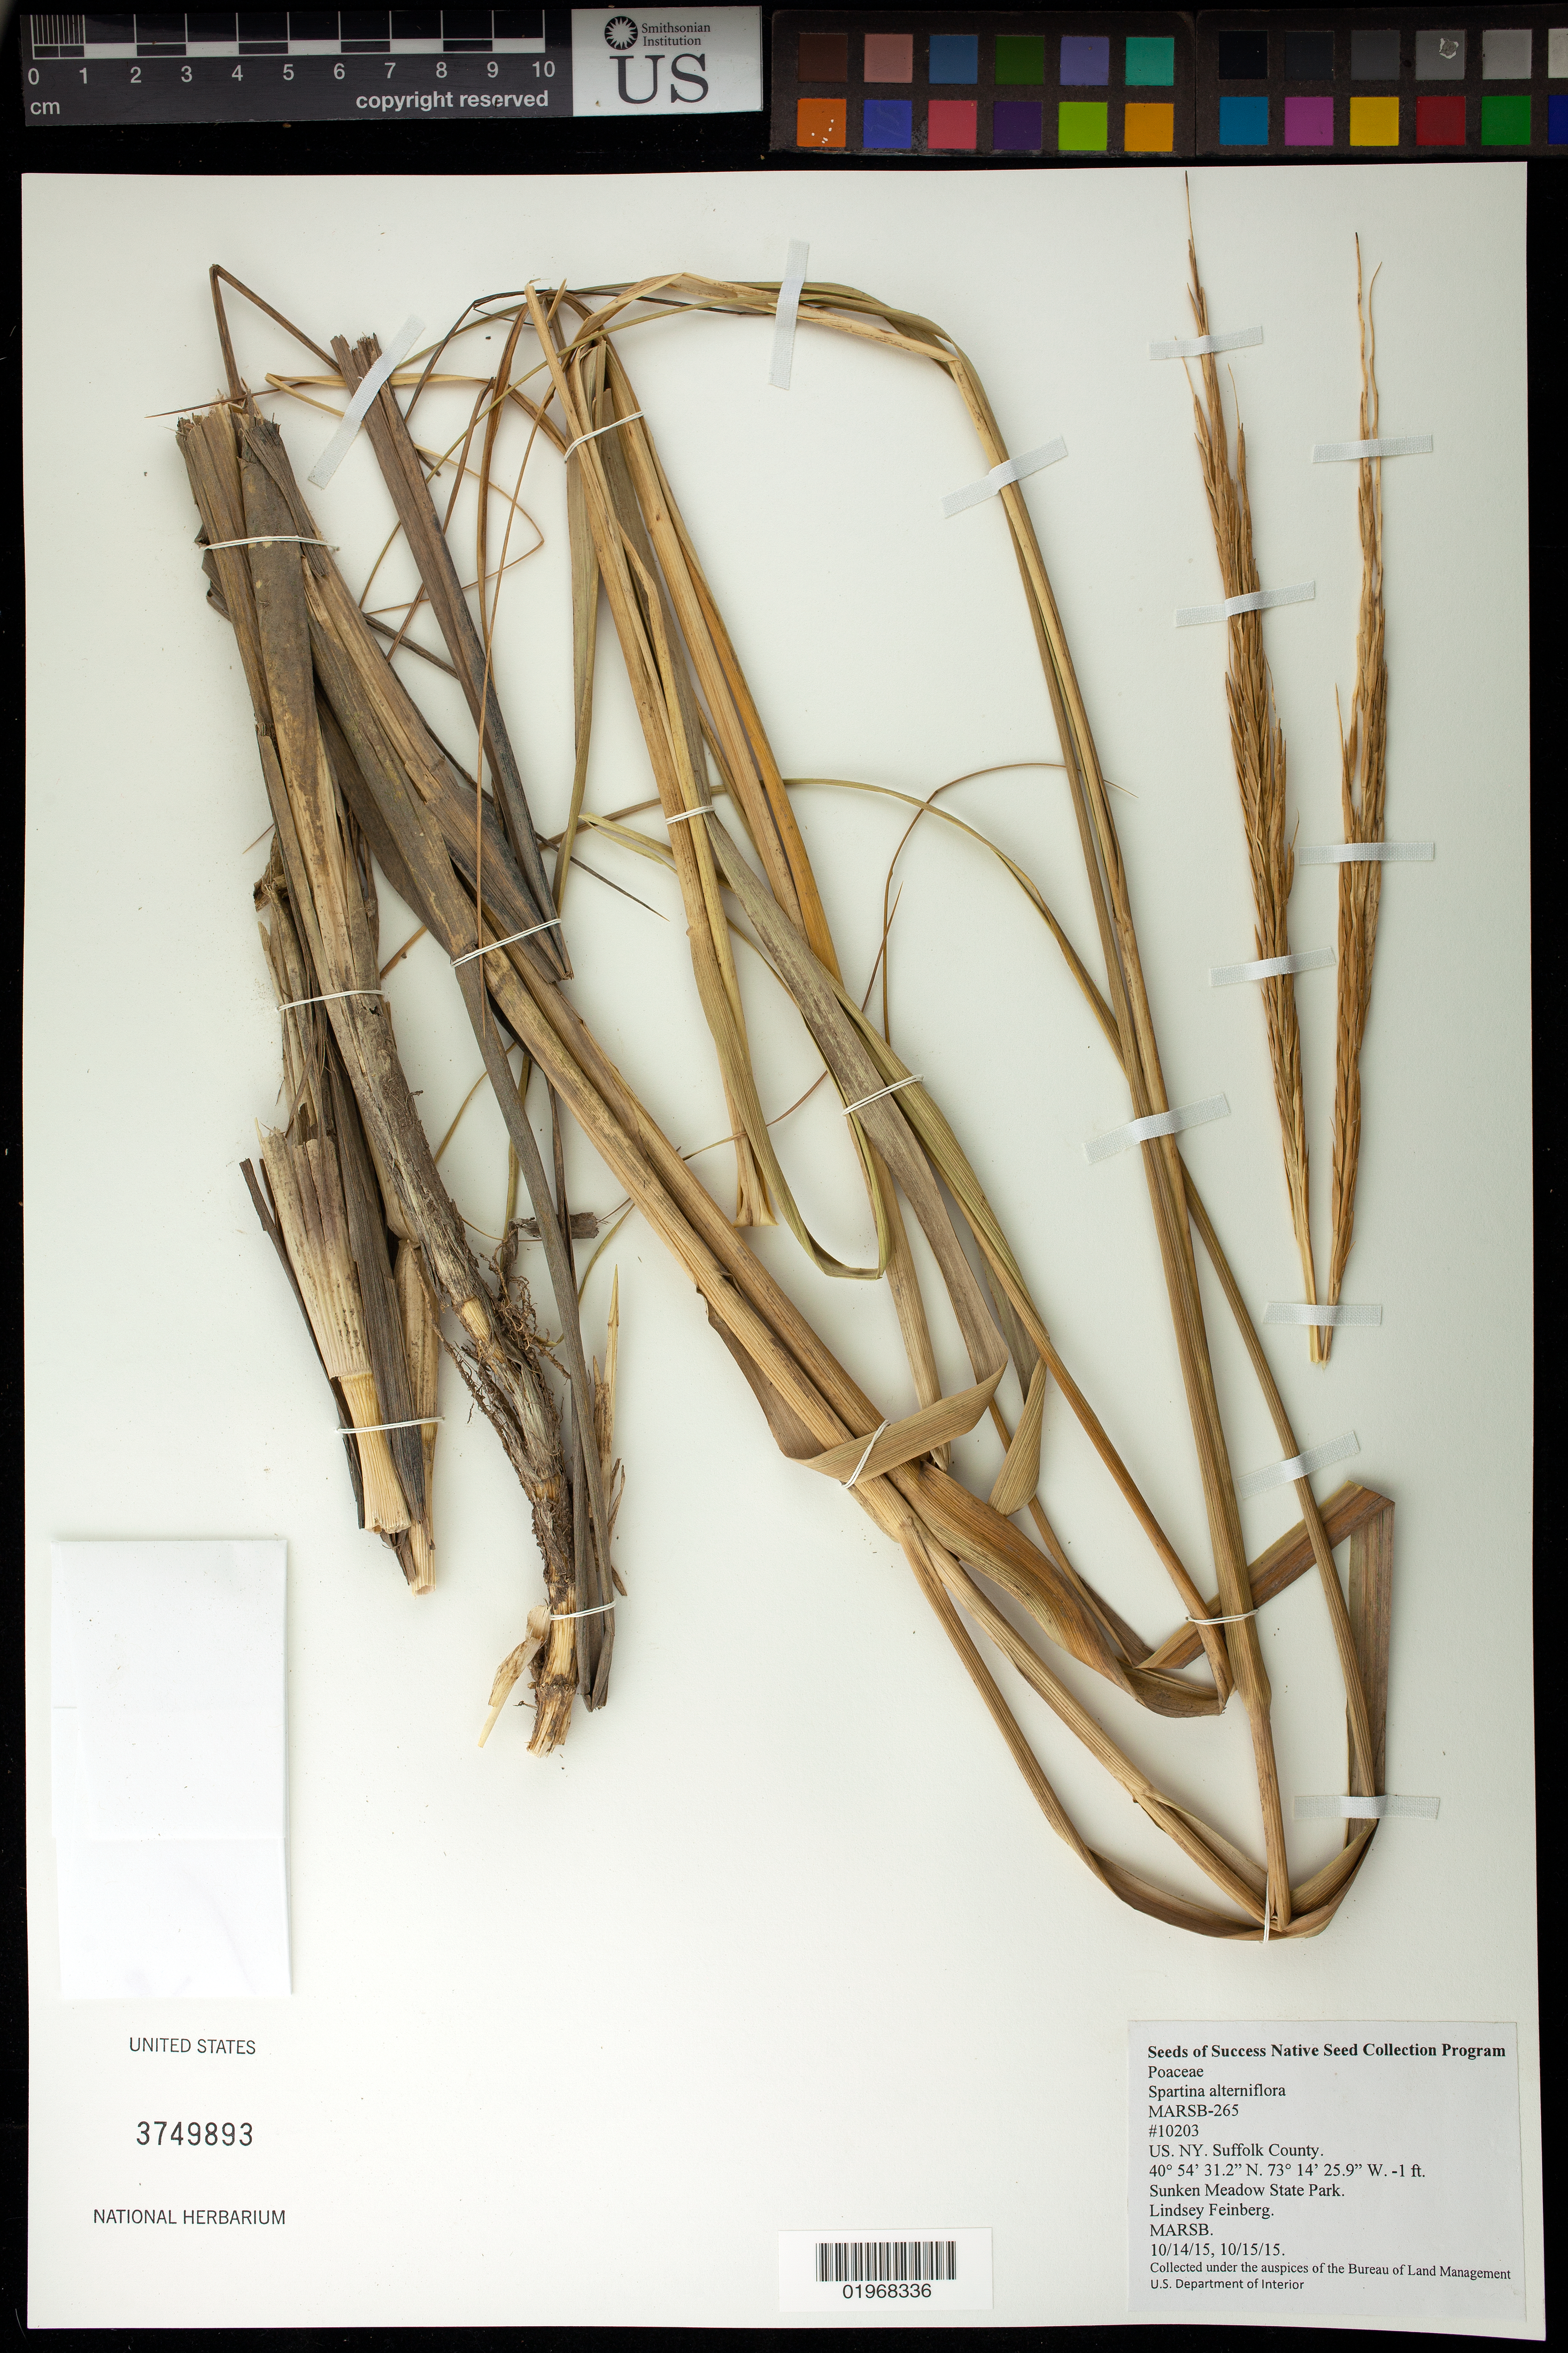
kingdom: Plantae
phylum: Tracheophyta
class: Liliopsida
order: Poales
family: Poaceae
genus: Spartina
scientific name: Spartina alterniflora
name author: Loisel.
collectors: L. Feinberg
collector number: MARSB-265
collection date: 2015-10-14,2015-10-15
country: United States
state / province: New York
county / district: Suffolk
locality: Sunken Meadow State Park, Marsh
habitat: Atlantic gulf coast low salt marsh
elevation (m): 0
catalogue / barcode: US 3749893